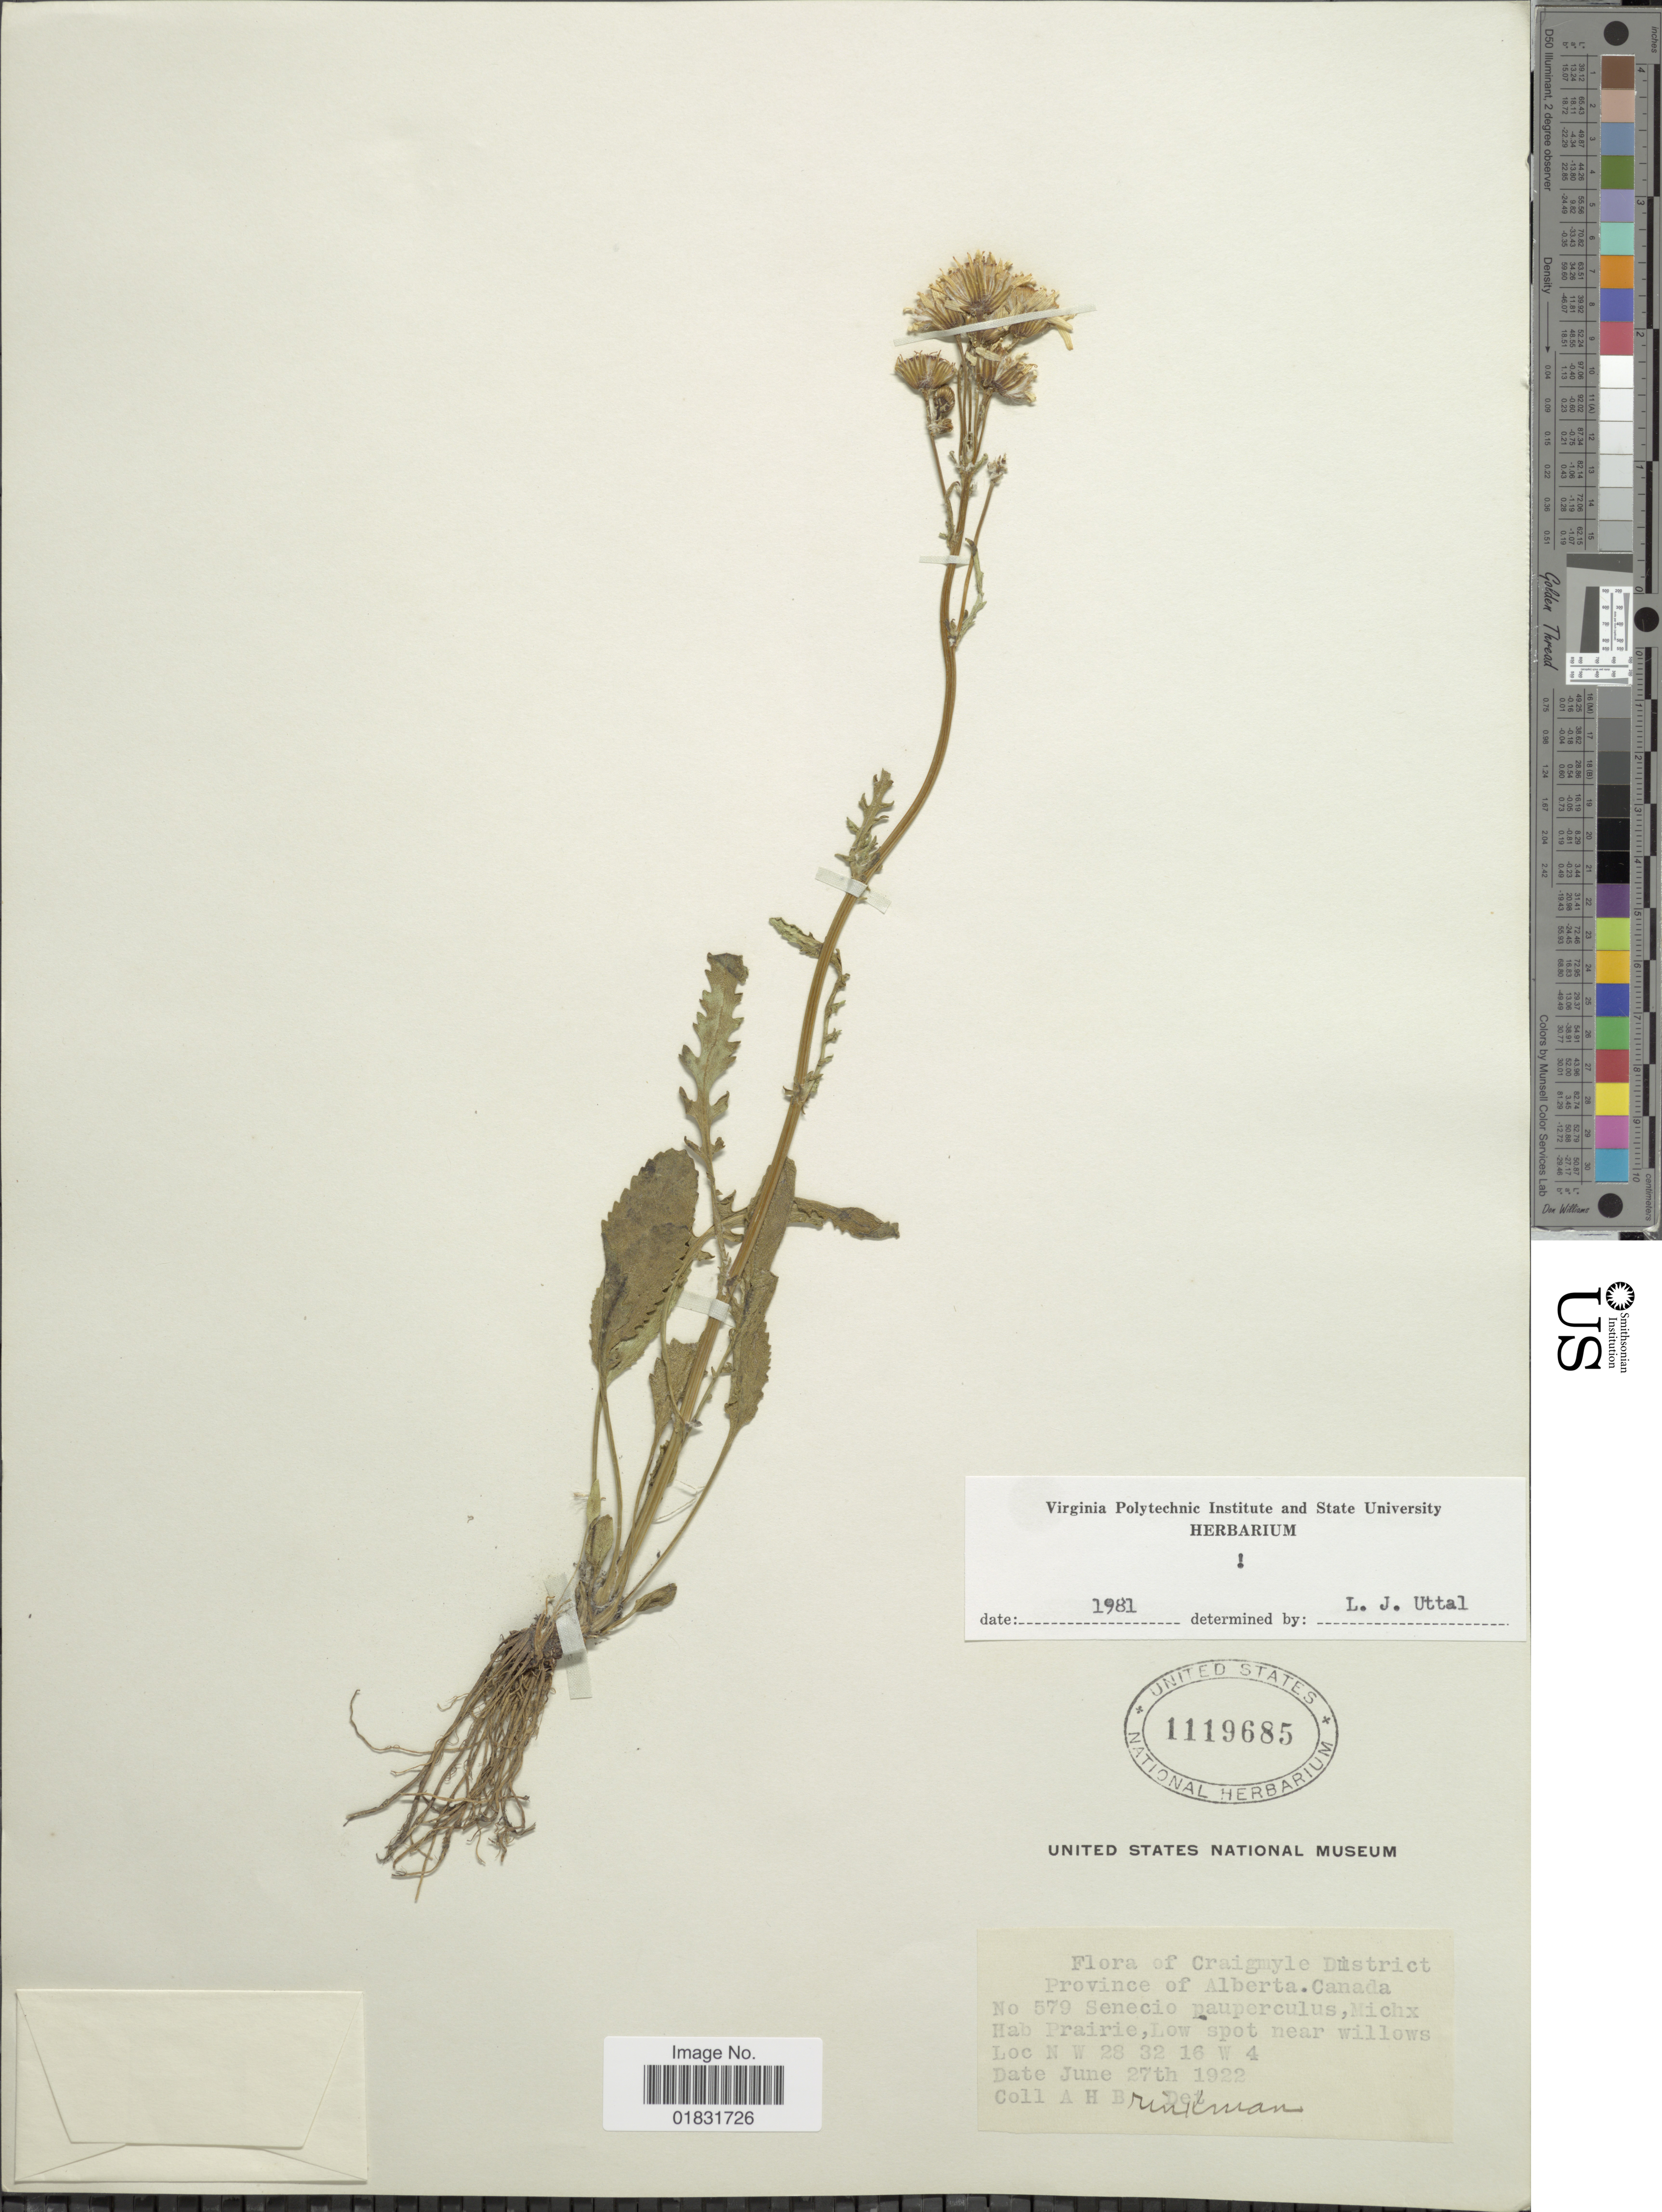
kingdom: Plantae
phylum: Tracheophyta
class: Magnoliopsida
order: Asterales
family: Asteraceae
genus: Packera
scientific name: Packera paupercula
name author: (Michx.) Á. Löve & D. Löve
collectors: A. Brinkman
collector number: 579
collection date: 1922-06-27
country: Canada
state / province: Alberta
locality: Craigmyle District, Prairie, Low spot near Willows N W 28 32 16 W 4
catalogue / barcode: US 1119685